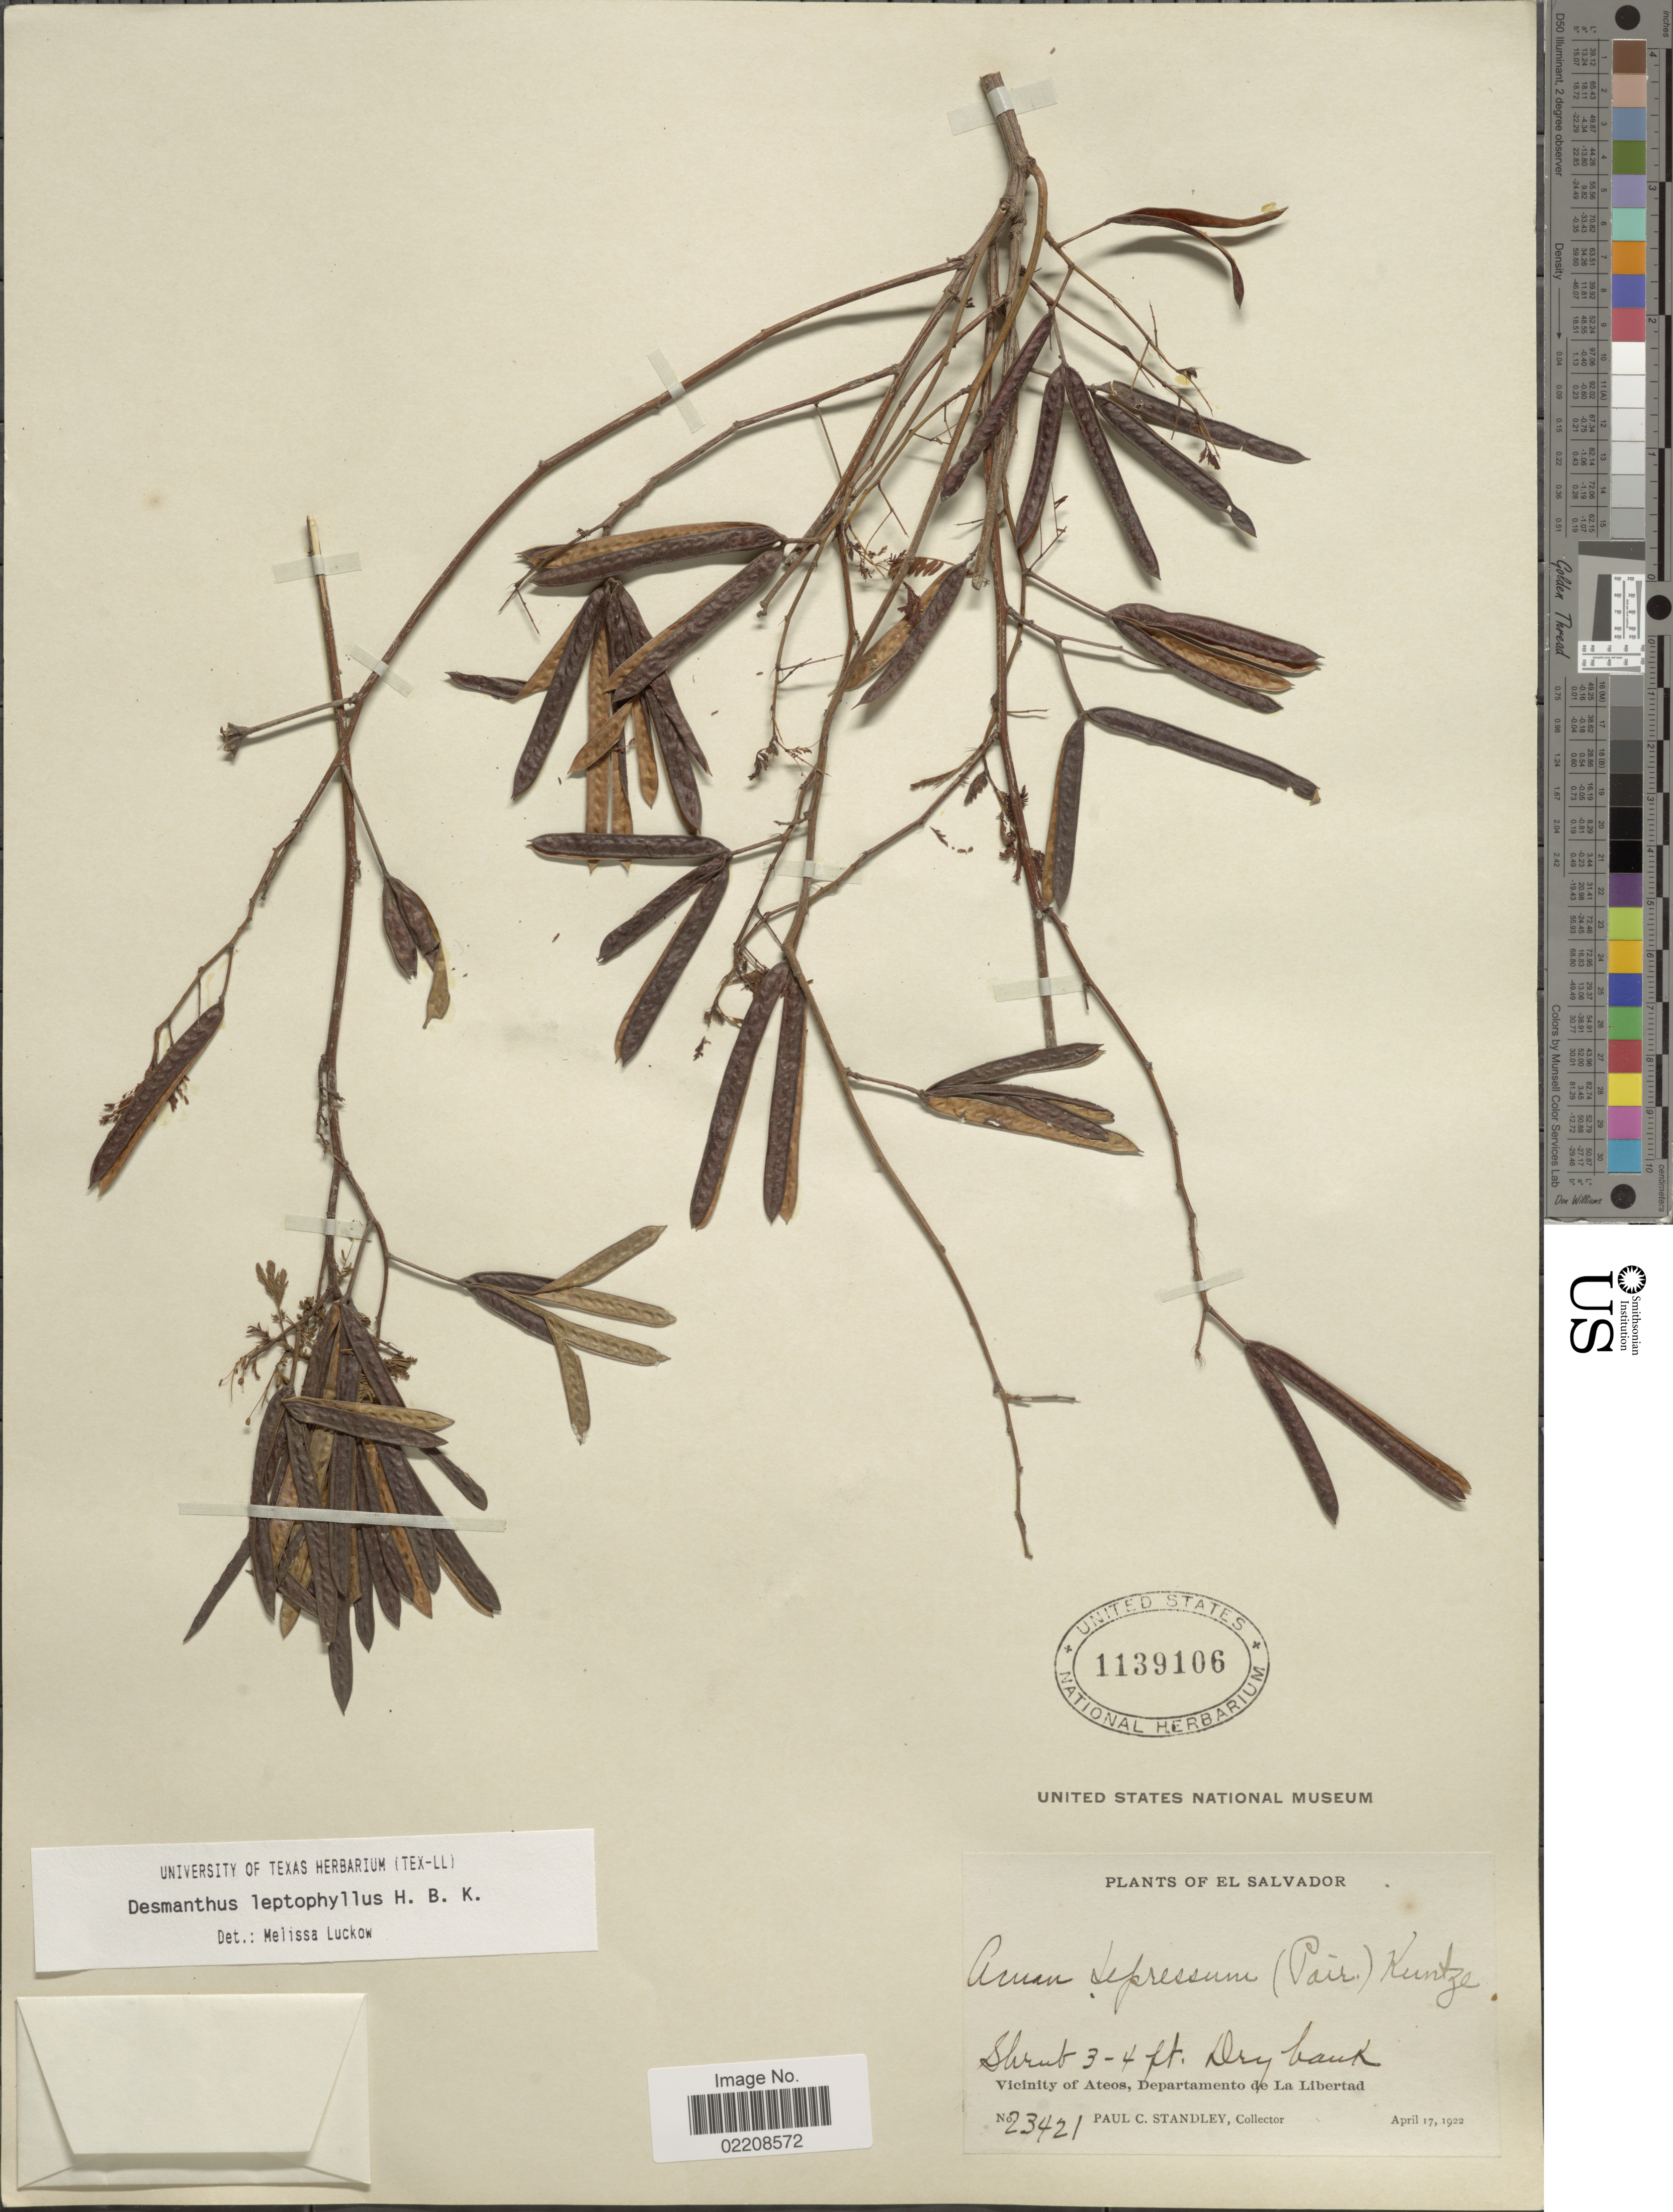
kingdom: Plantae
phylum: Tracheophyta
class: Magnoliopsida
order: Fabales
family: Fabaceae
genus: Desmanthus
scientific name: Desmanthus leptophyllus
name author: Kunth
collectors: P. C. Standley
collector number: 23421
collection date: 1922-04-17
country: El Salvador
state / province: La Libertad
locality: Vicinity of Ateos, Departamento de La Libertad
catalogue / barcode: US 1139106